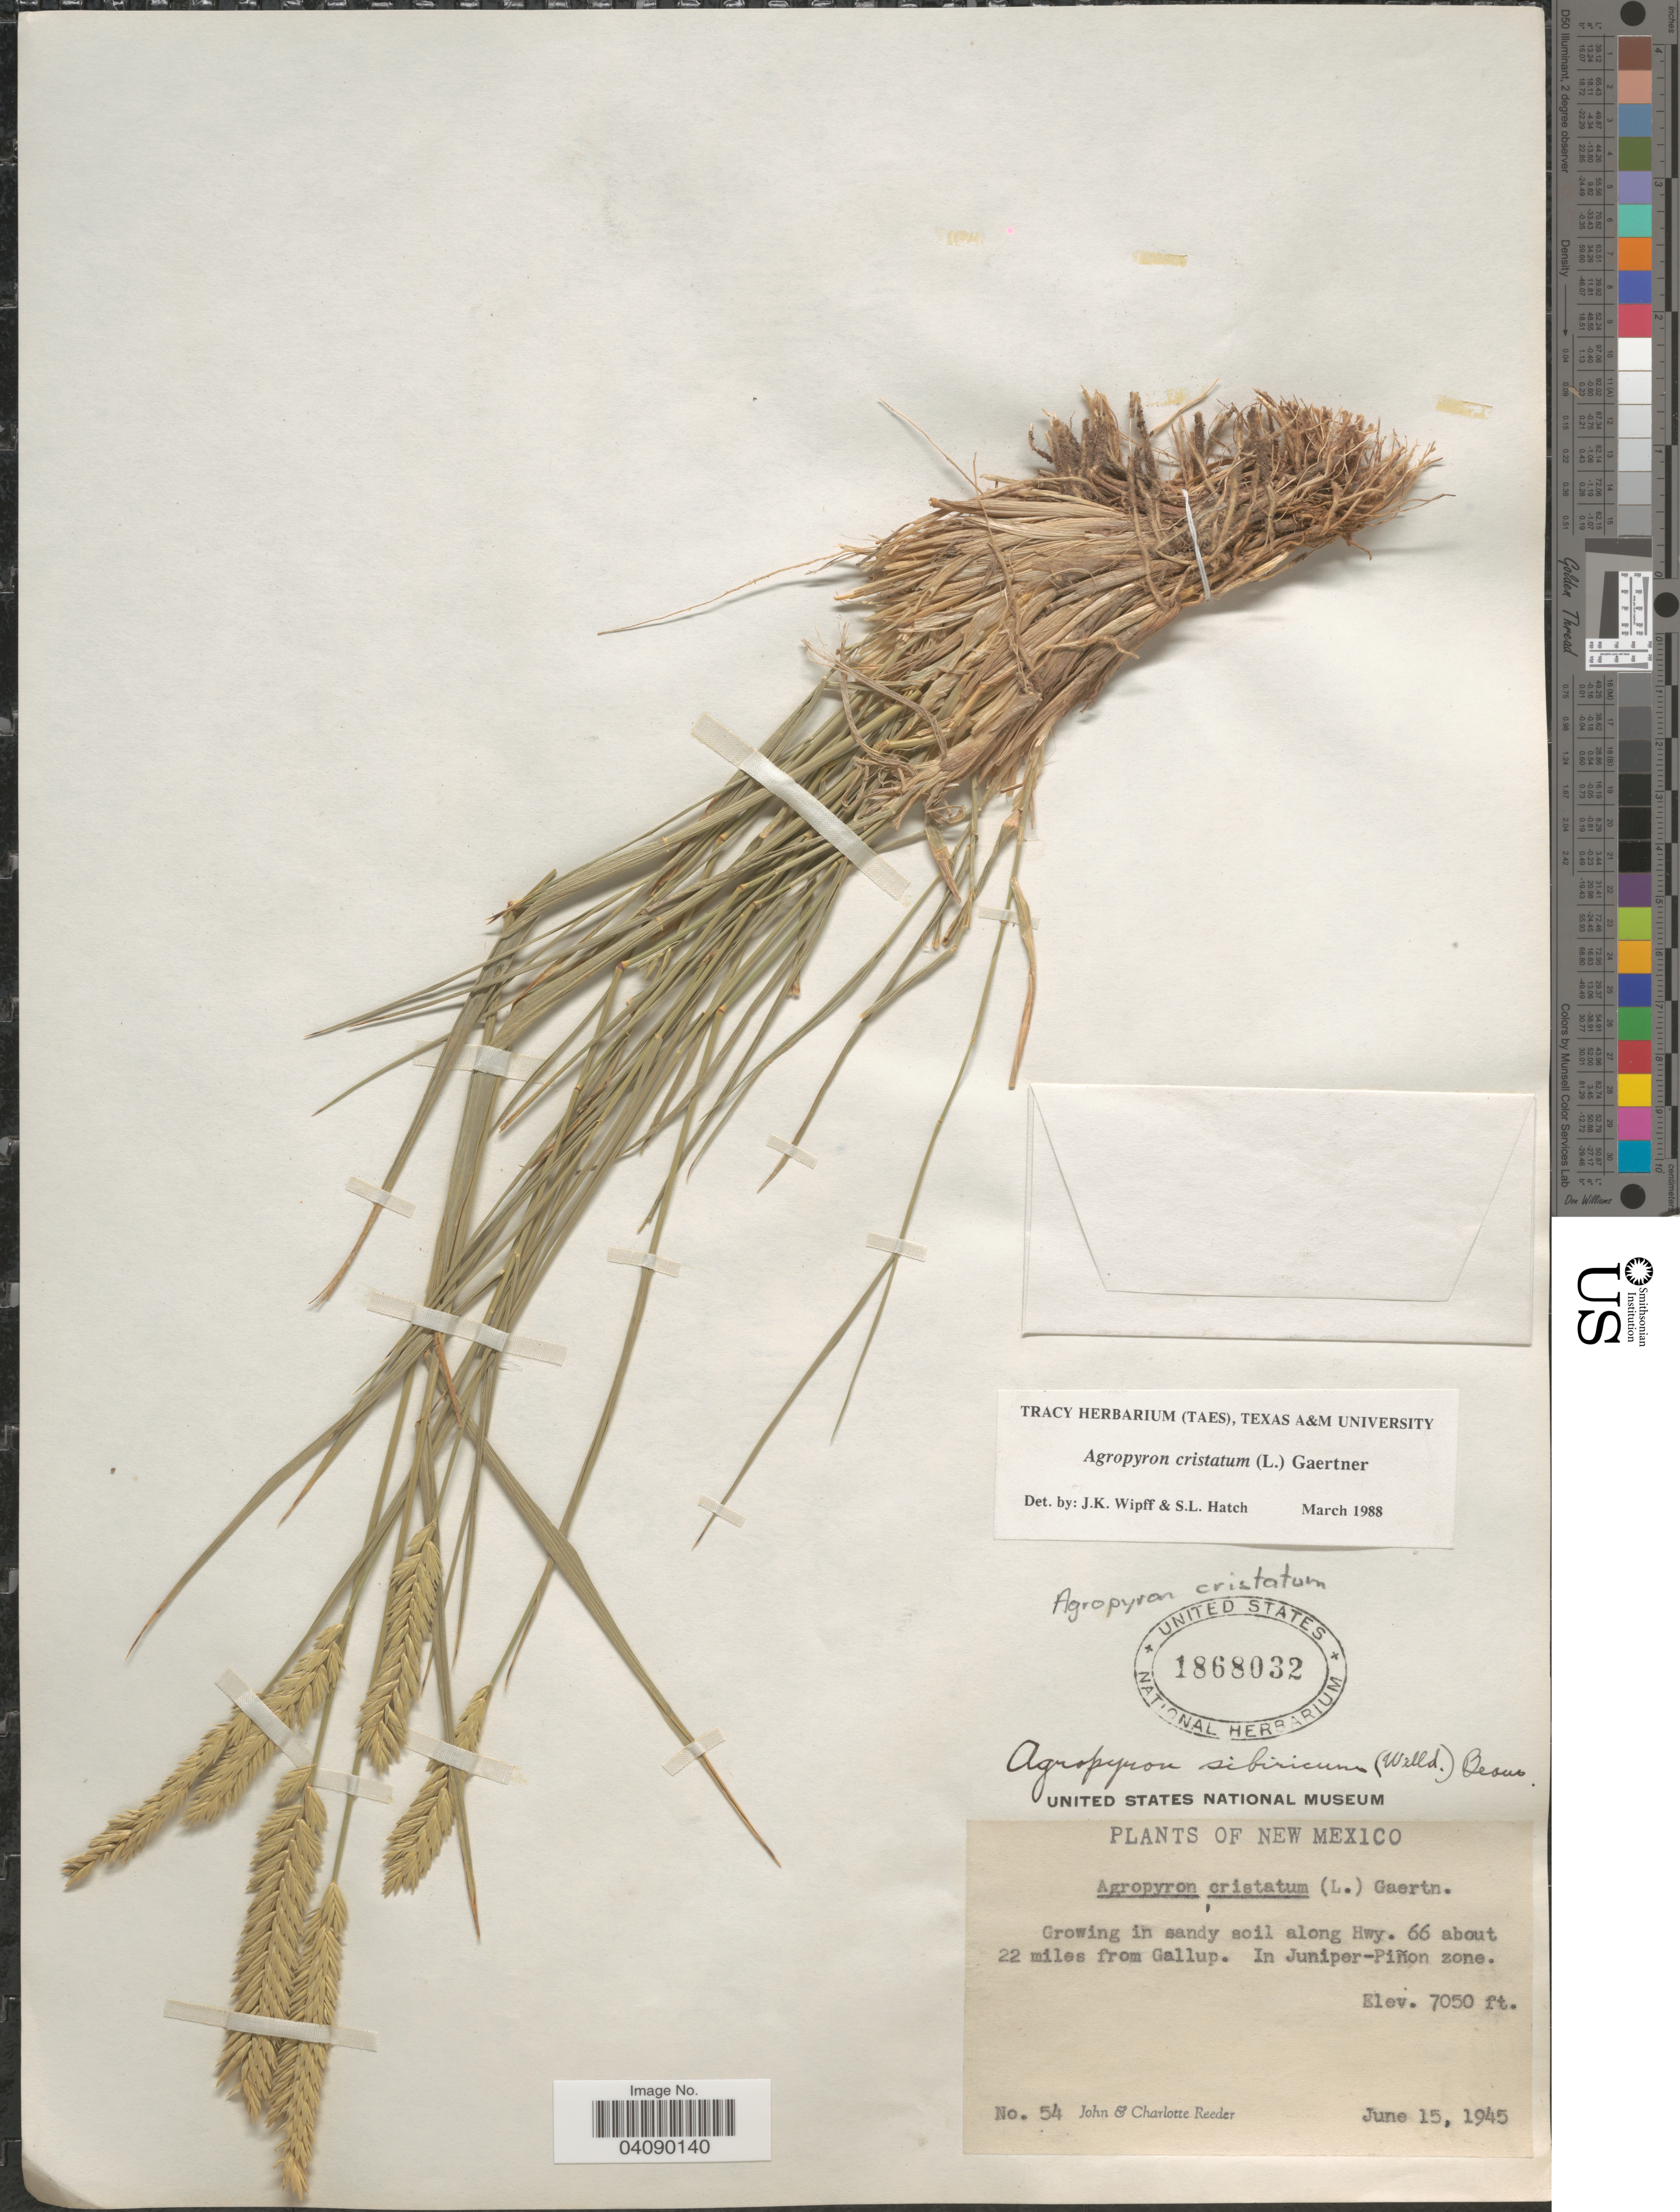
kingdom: Plantae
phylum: Tracheophyta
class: Liliopsida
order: Poales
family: Poaceae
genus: Agropyron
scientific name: Agropyron cristatum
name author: (L.) Gaertn.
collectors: J. R. Reeder & C. G. Reeder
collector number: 54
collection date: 1945-06-15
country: United States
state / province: New Mexico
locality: Growing in sandy soil along Hwy. 66 about 22 miles from Gallup. In Juniper-Piñon zone.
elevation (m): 2149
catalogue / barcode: US 1868032